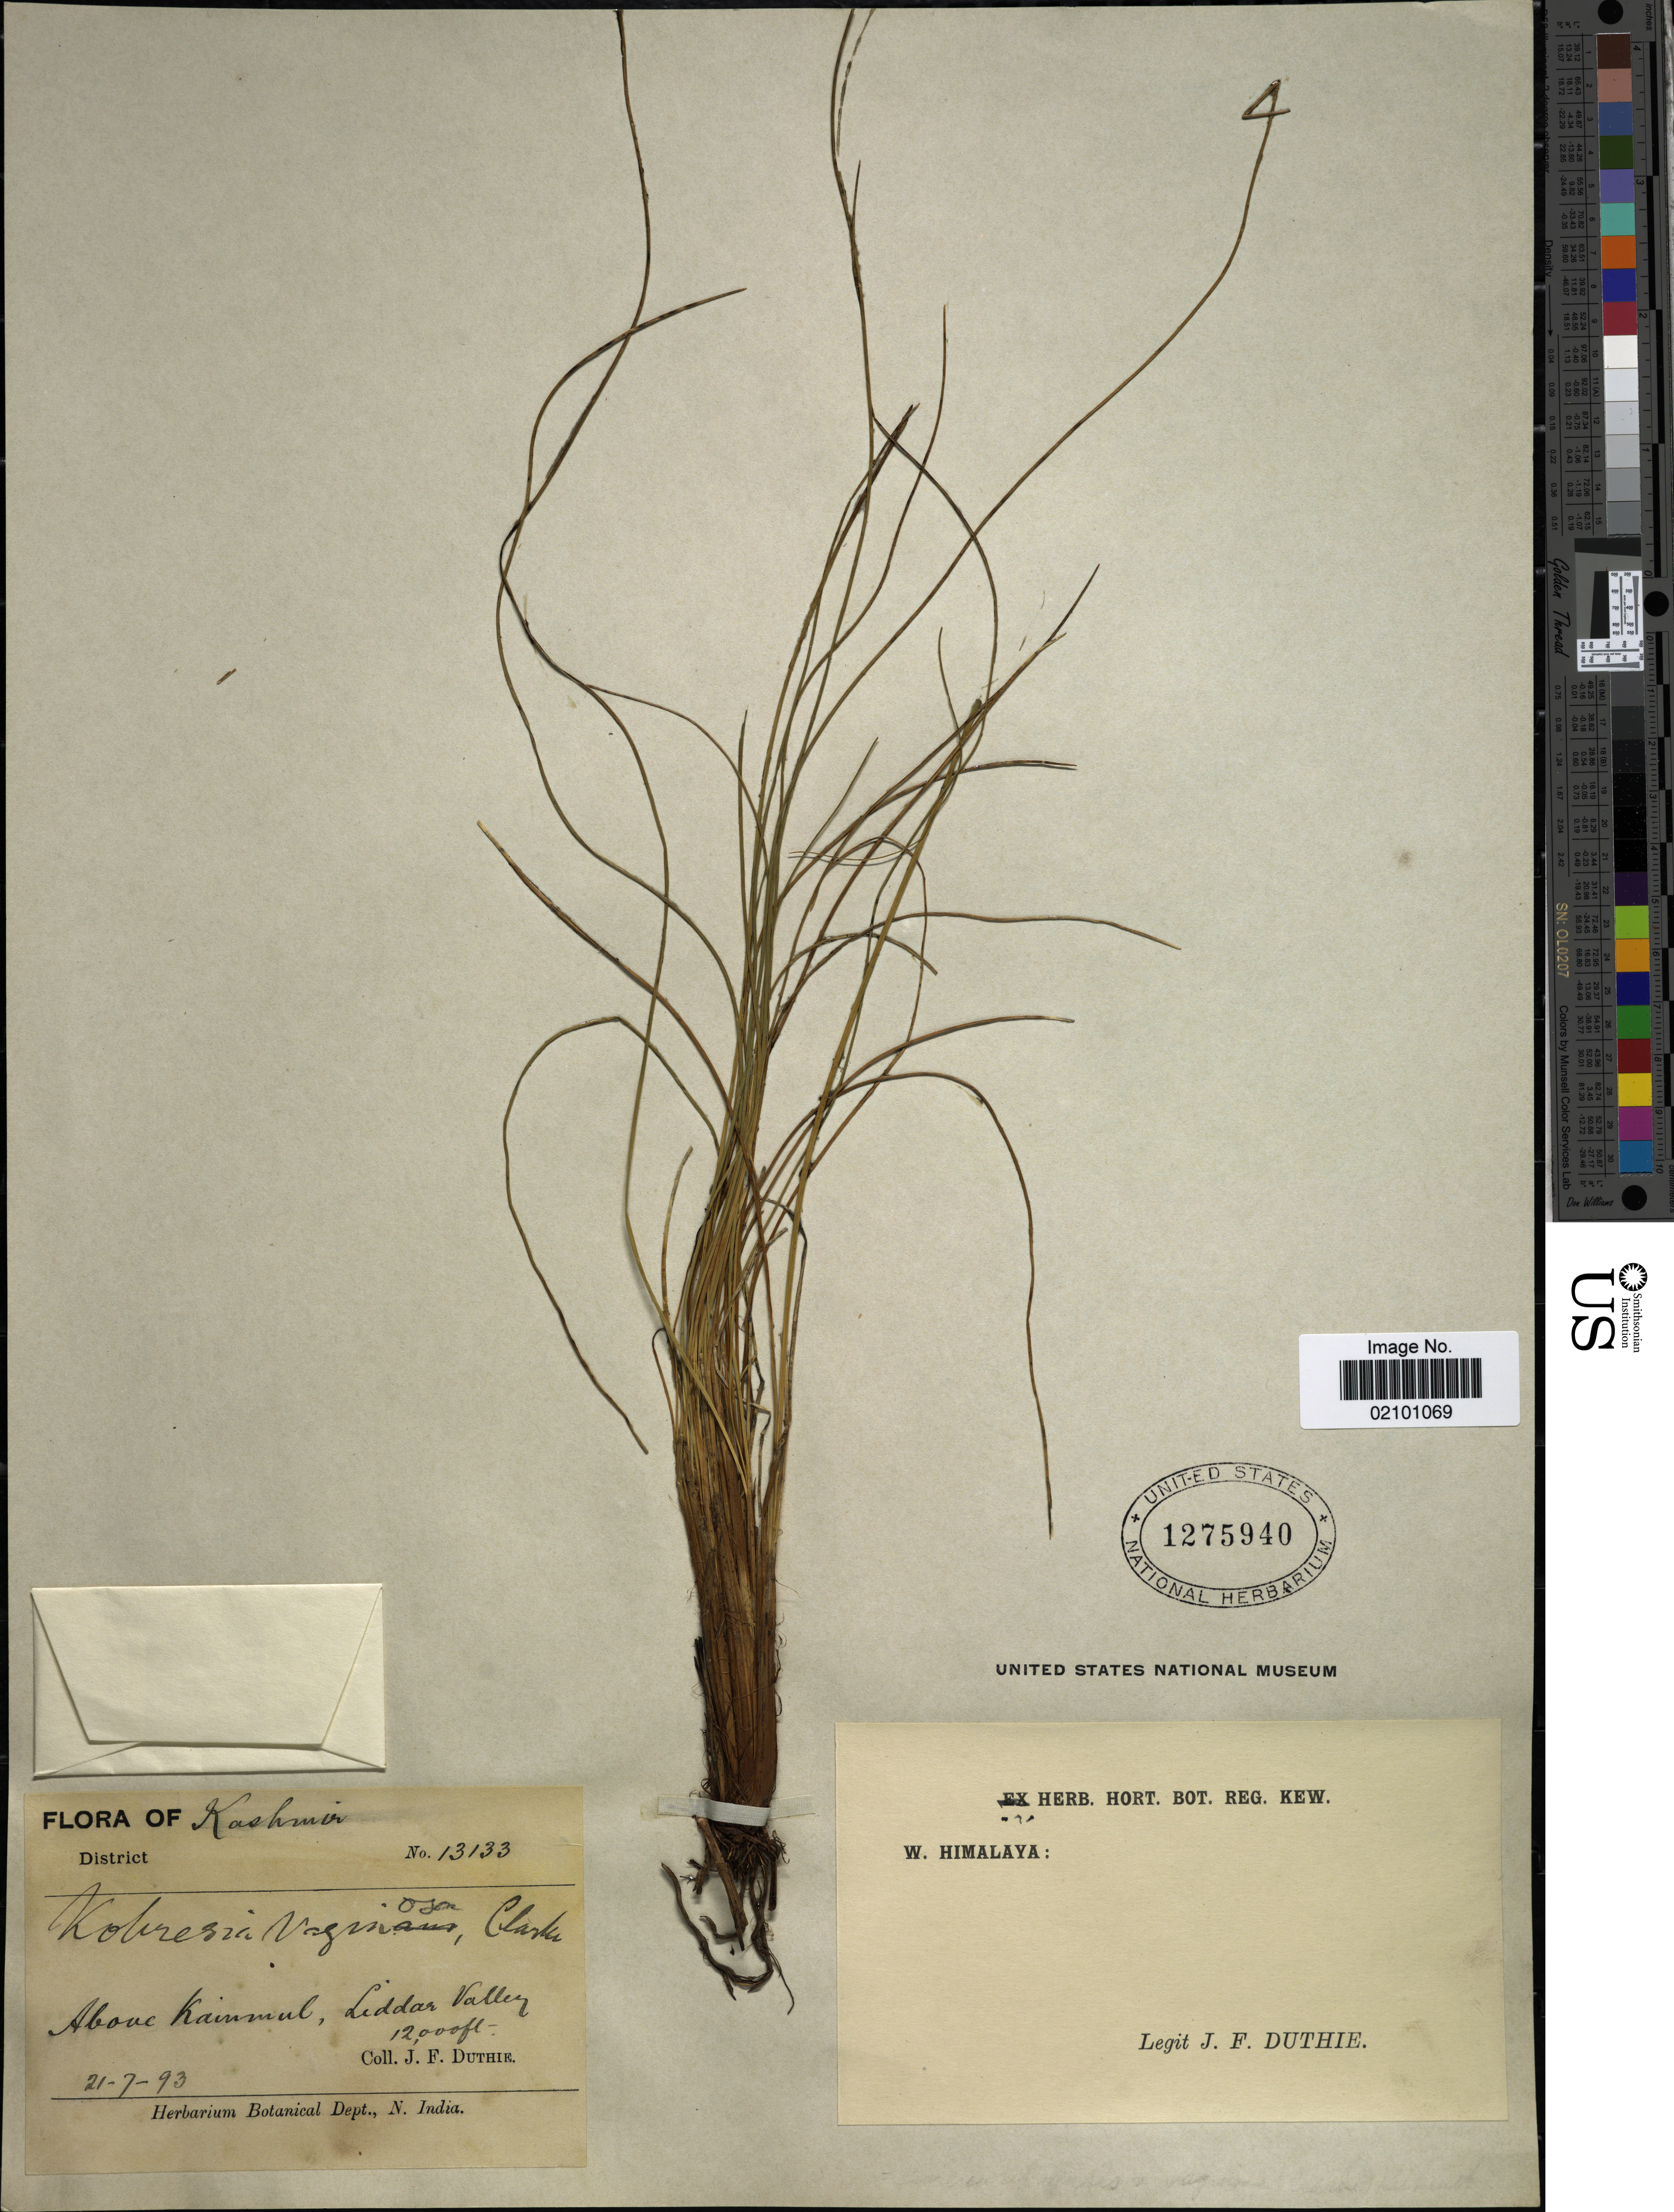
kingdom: Plantae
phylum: Tracheophyta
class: Liliopsida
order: Poales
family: Cyperaceae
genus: Carex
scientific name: Carex vaginosa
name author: (C.B. Clarke) S.R. Zhang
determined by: Strong, M. T., (US), Smithsonian Institution - National Museum of Natural History (UNITED STATES)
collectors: J. F. Duthie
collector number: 13133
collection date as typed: Transcribed d/m/y: 21/7/93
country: India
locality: W. Himalaya, Kashmir District, above Kainmul, Liddar Valley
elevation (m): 3658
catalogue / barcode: US 1275940